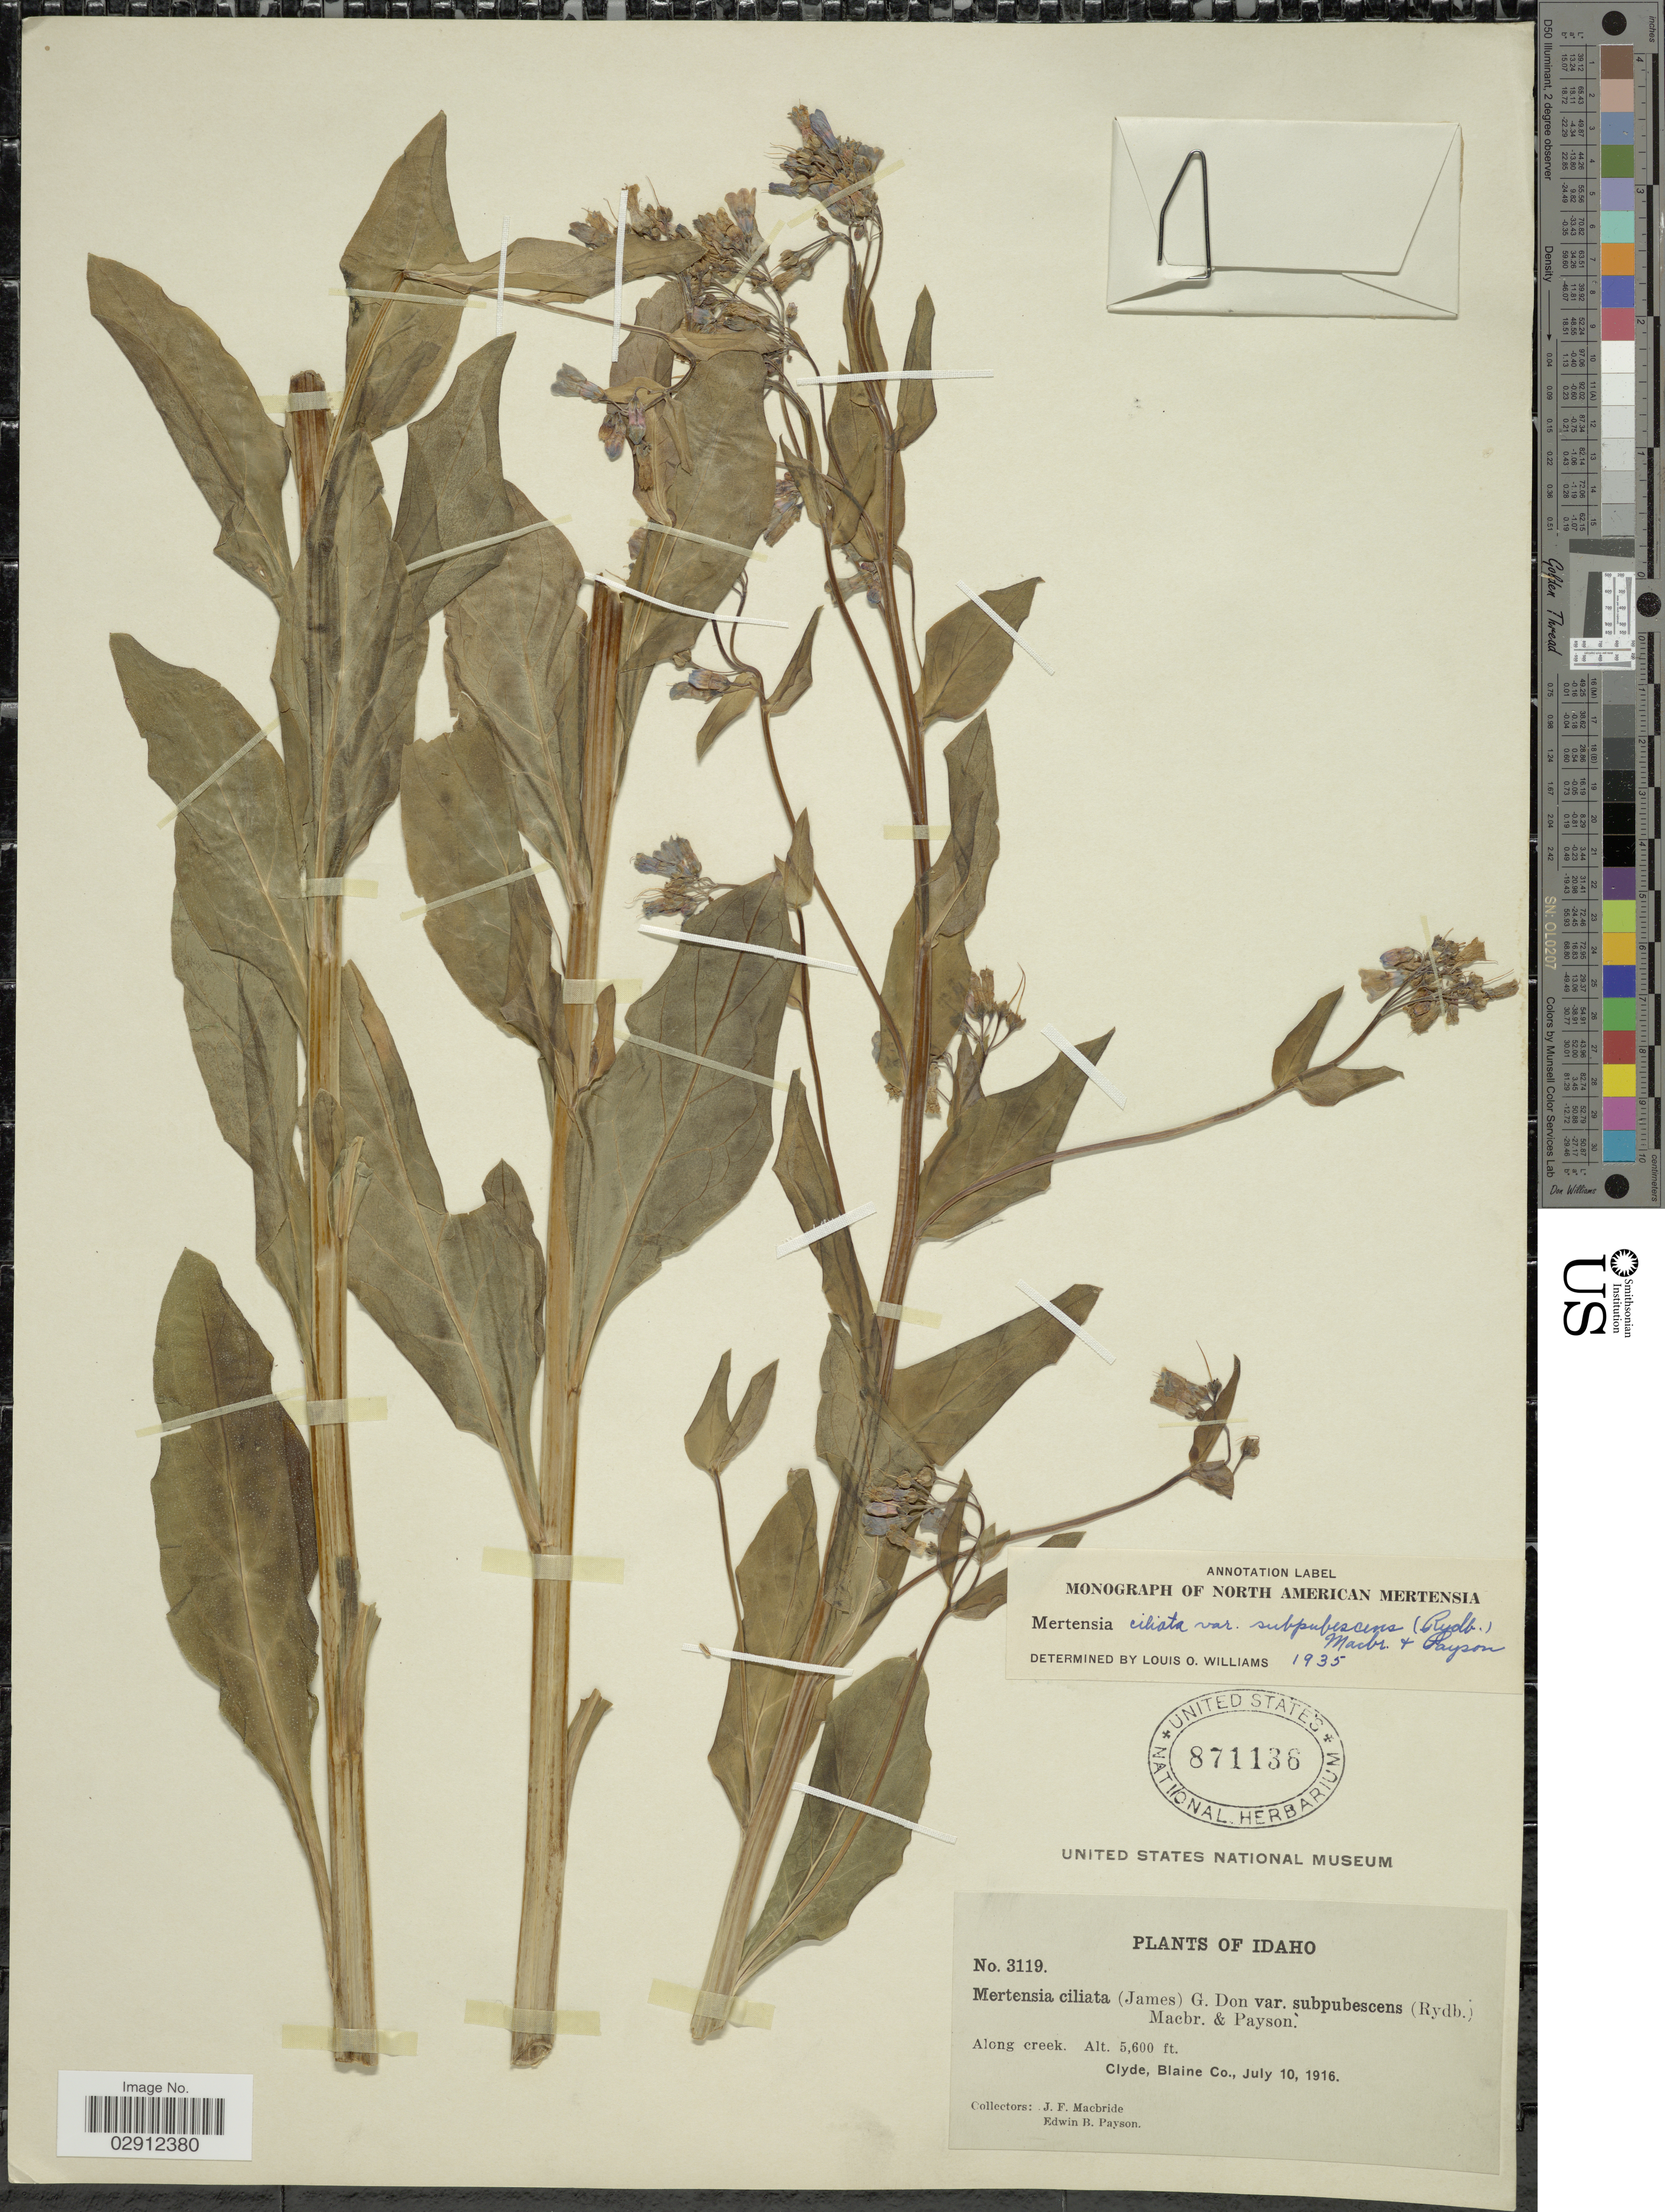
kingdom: Plantae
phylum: Tracheophyta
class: Magnoliopsida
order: Boraginales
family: Boraginaceae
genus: Mertensia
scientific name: Mertensia ciliata var. subpubescens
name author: (Rydb.) J.F. Macbr. & Payson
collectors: J. F. Macbride & E. B. Payson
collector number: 3119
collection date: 1916-07-10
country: United States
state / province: Idaho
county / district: Blaine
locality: Along creek. Clyde, Blaine Co.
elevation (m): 1707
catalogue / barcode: US 871136